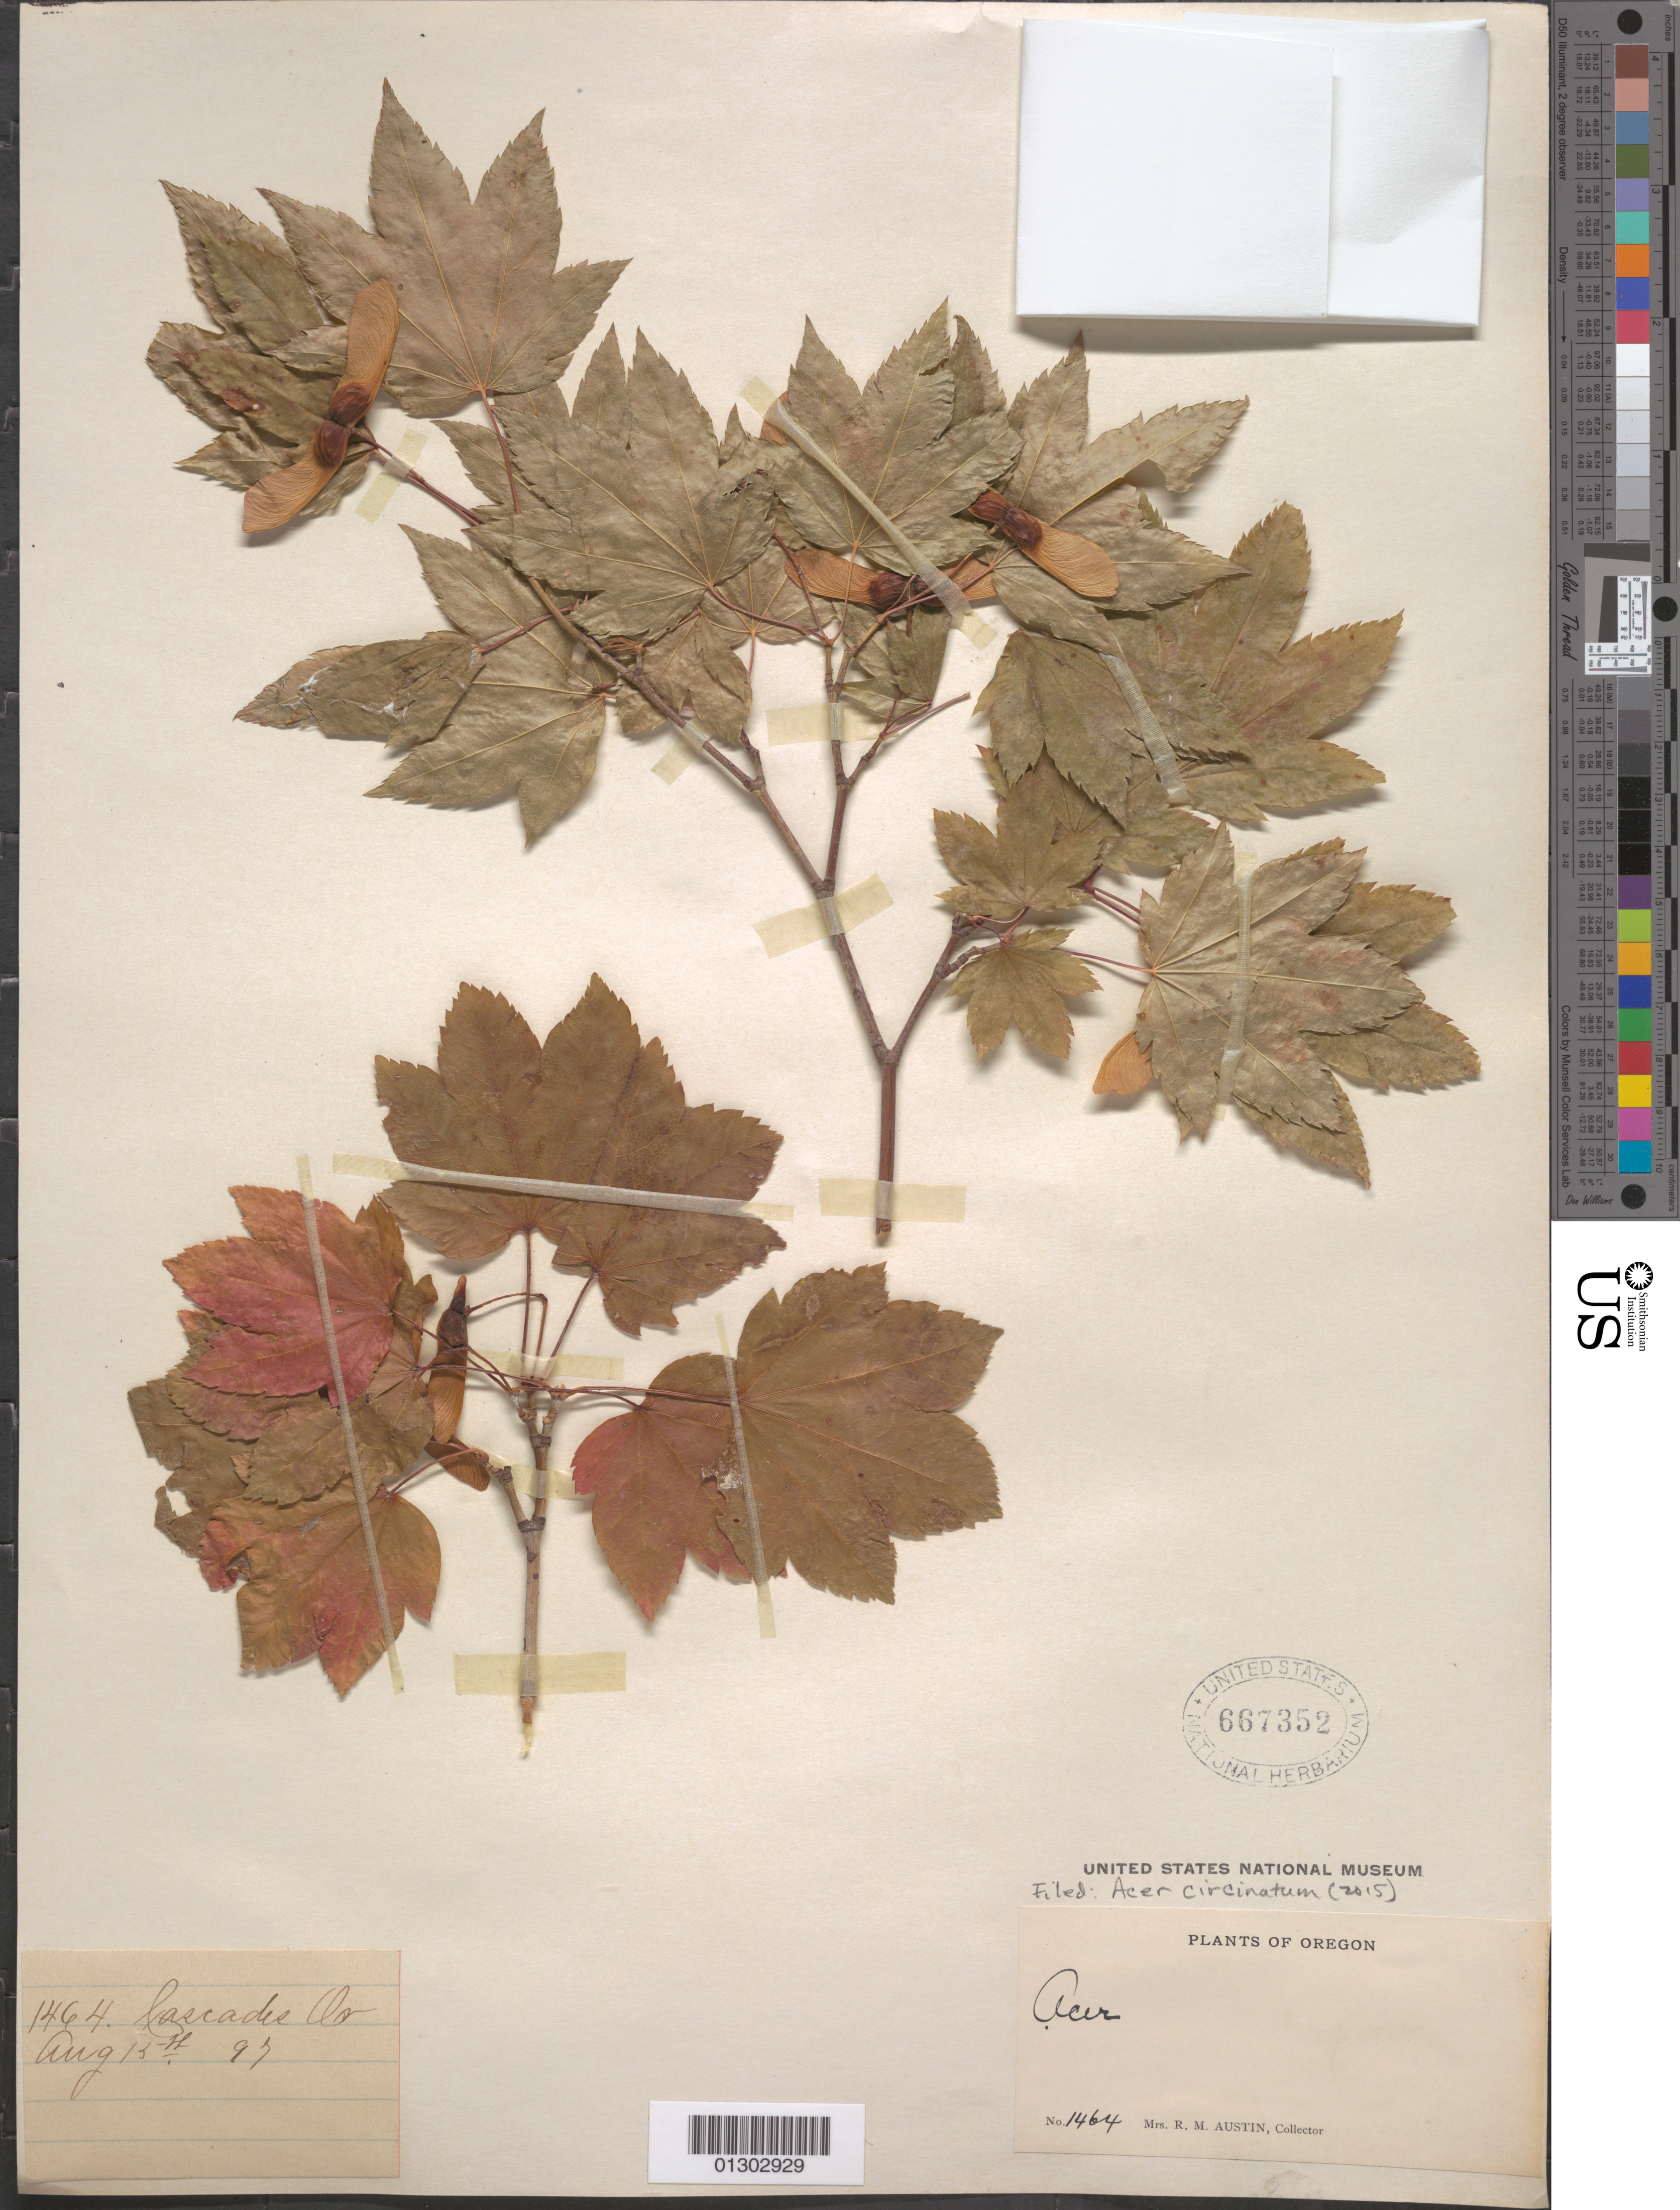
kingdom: Plantae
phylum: Tracheophyta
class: Magnoliopsida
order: Sapindales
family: Sapindaceae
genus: Acer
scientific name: Acer circinatum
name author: Pursh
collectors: R. Austin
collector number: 1464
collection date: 1897-08-15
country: United States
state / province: Oregon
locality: Cascade.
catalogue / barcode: US 667352